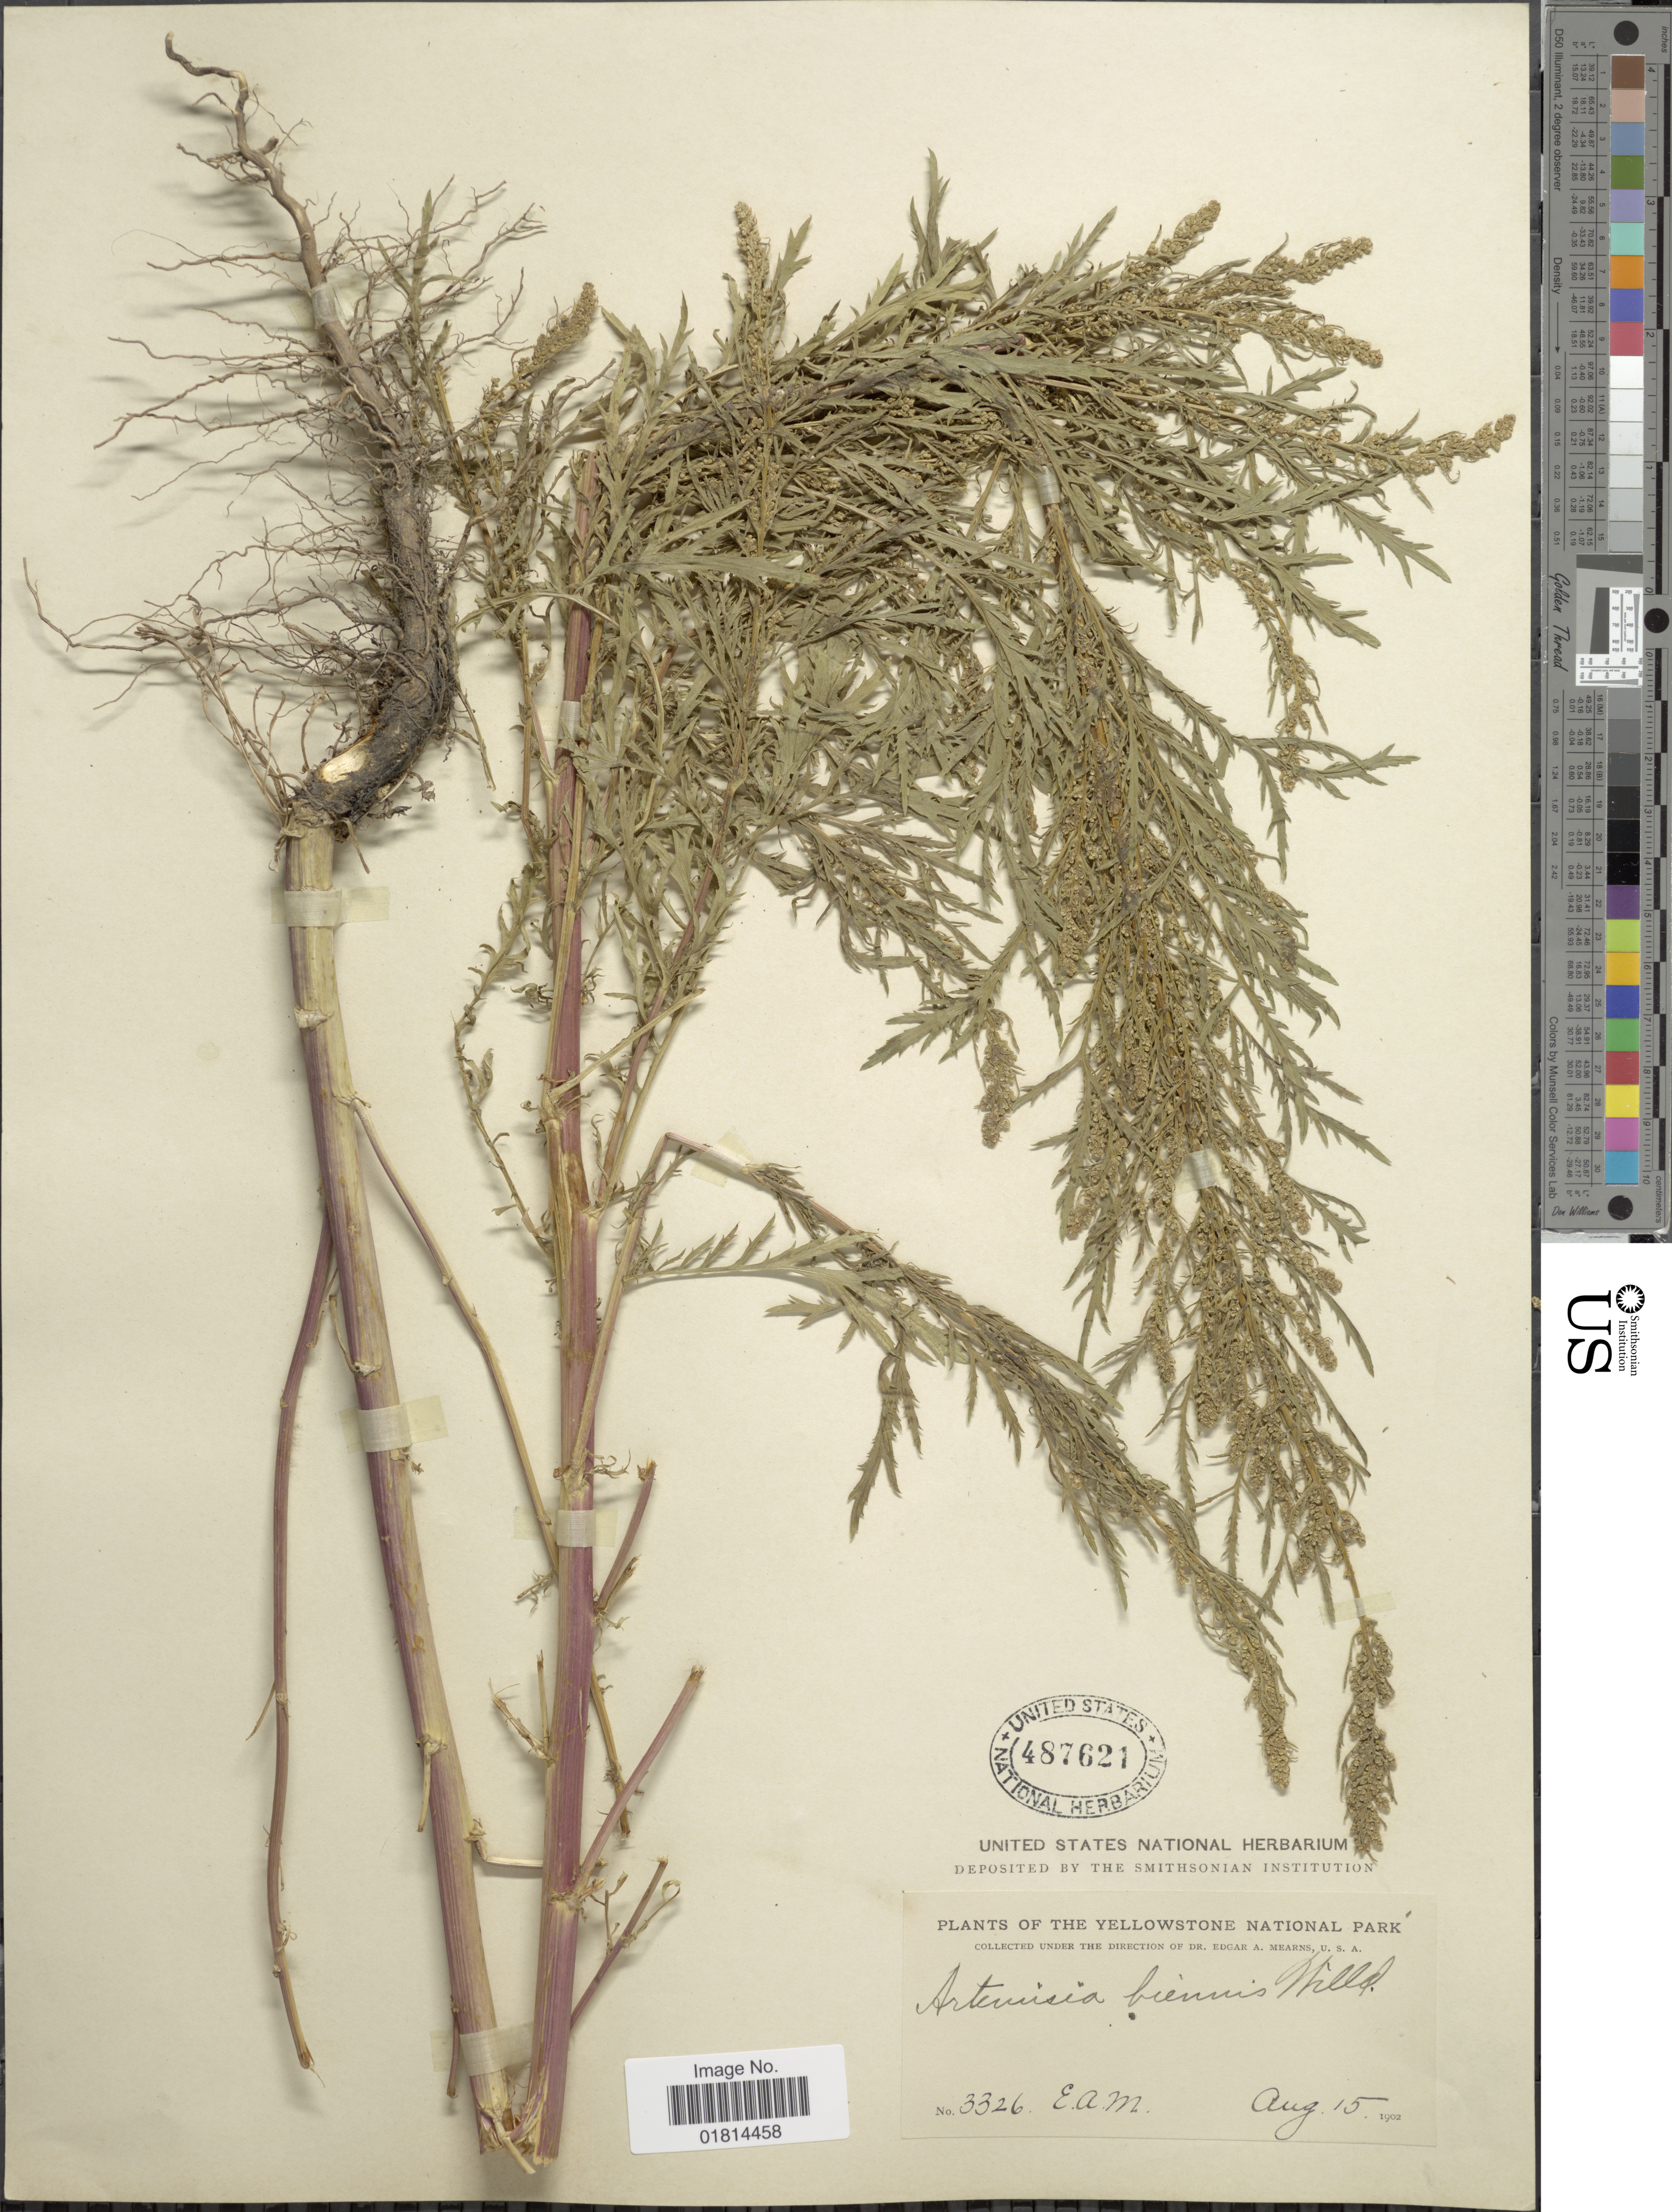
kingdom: Plantae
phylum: Tracheophyta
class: Magnoliopsida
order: Asterales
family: Asteraceae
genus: Artemisia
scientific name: Artemisia biennis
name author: Willd.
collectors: E. A. Mearns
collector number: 3326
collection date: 1902-08-15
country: United States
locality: Yellowstone National Park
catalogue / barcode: US 487621